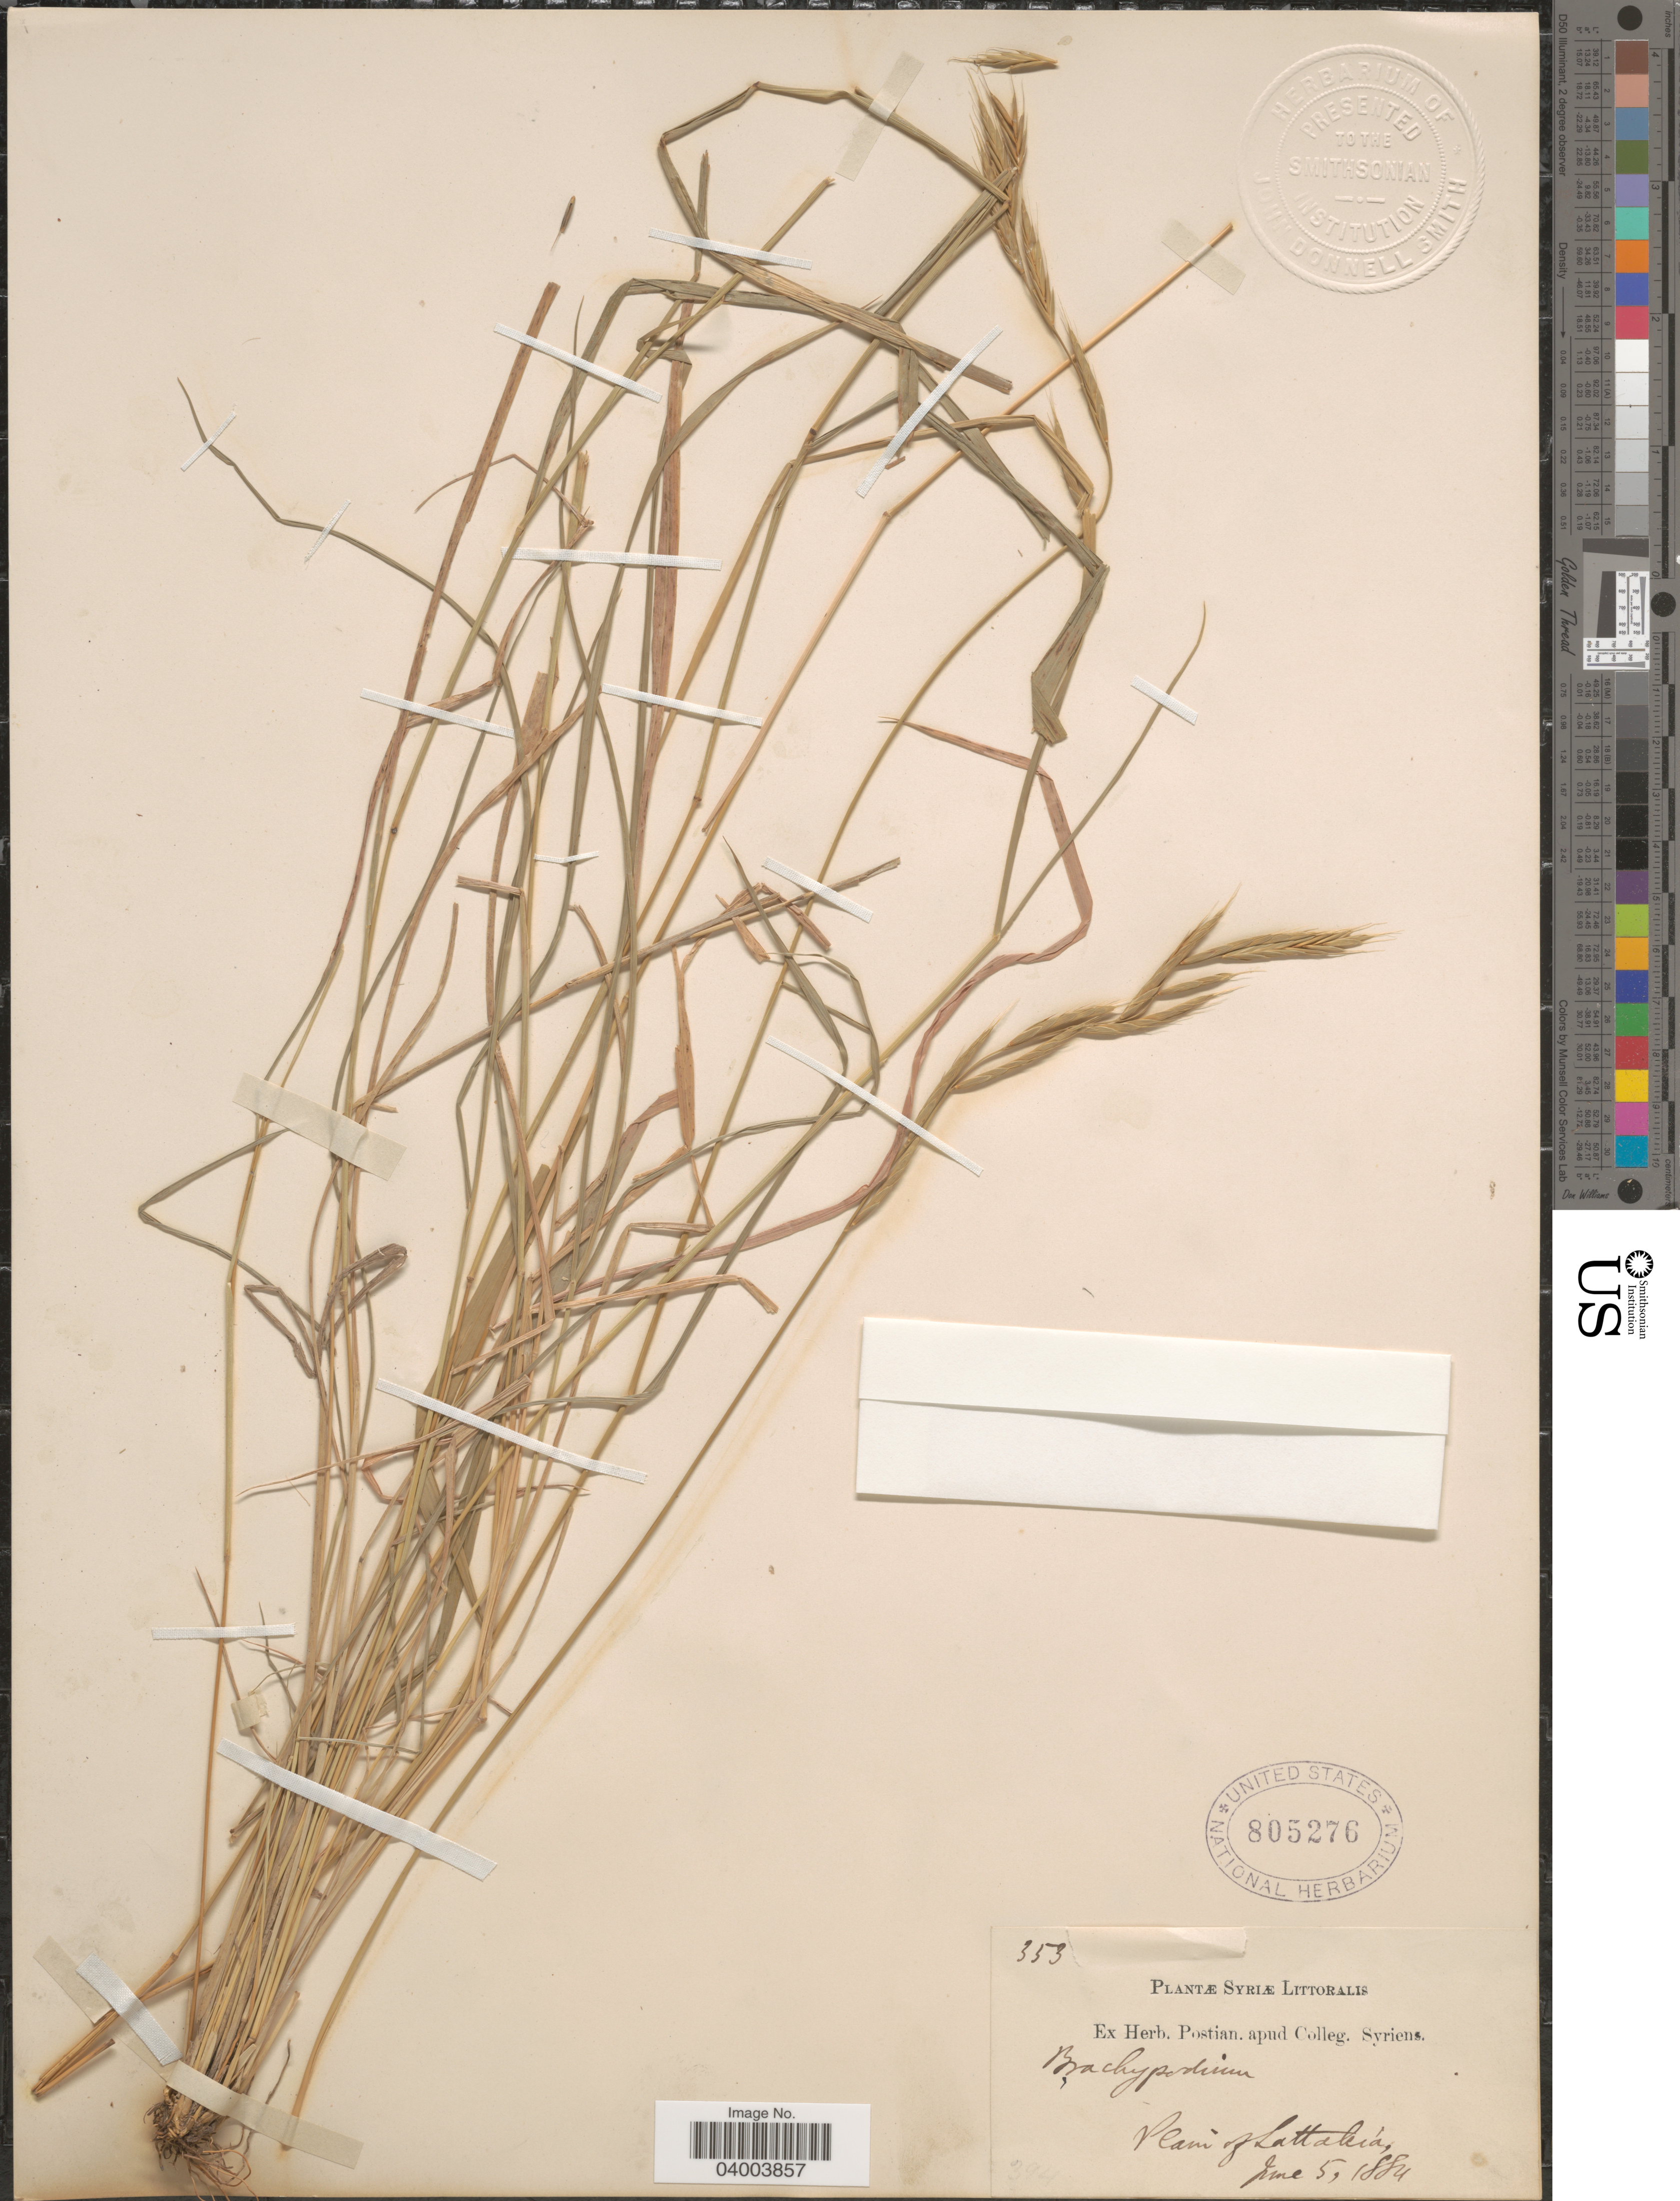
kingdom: Plantae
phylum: Tracheophyta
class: Liliopsida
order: Poales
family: Poaceae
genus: Brachypodium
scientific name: Brachypodium sp.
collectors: Ex herb. Postian. apud Colleg. Syriens.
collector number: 353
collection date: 1884-06-05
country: Syria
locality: Plain of Lattakia.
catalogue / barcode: US 805276